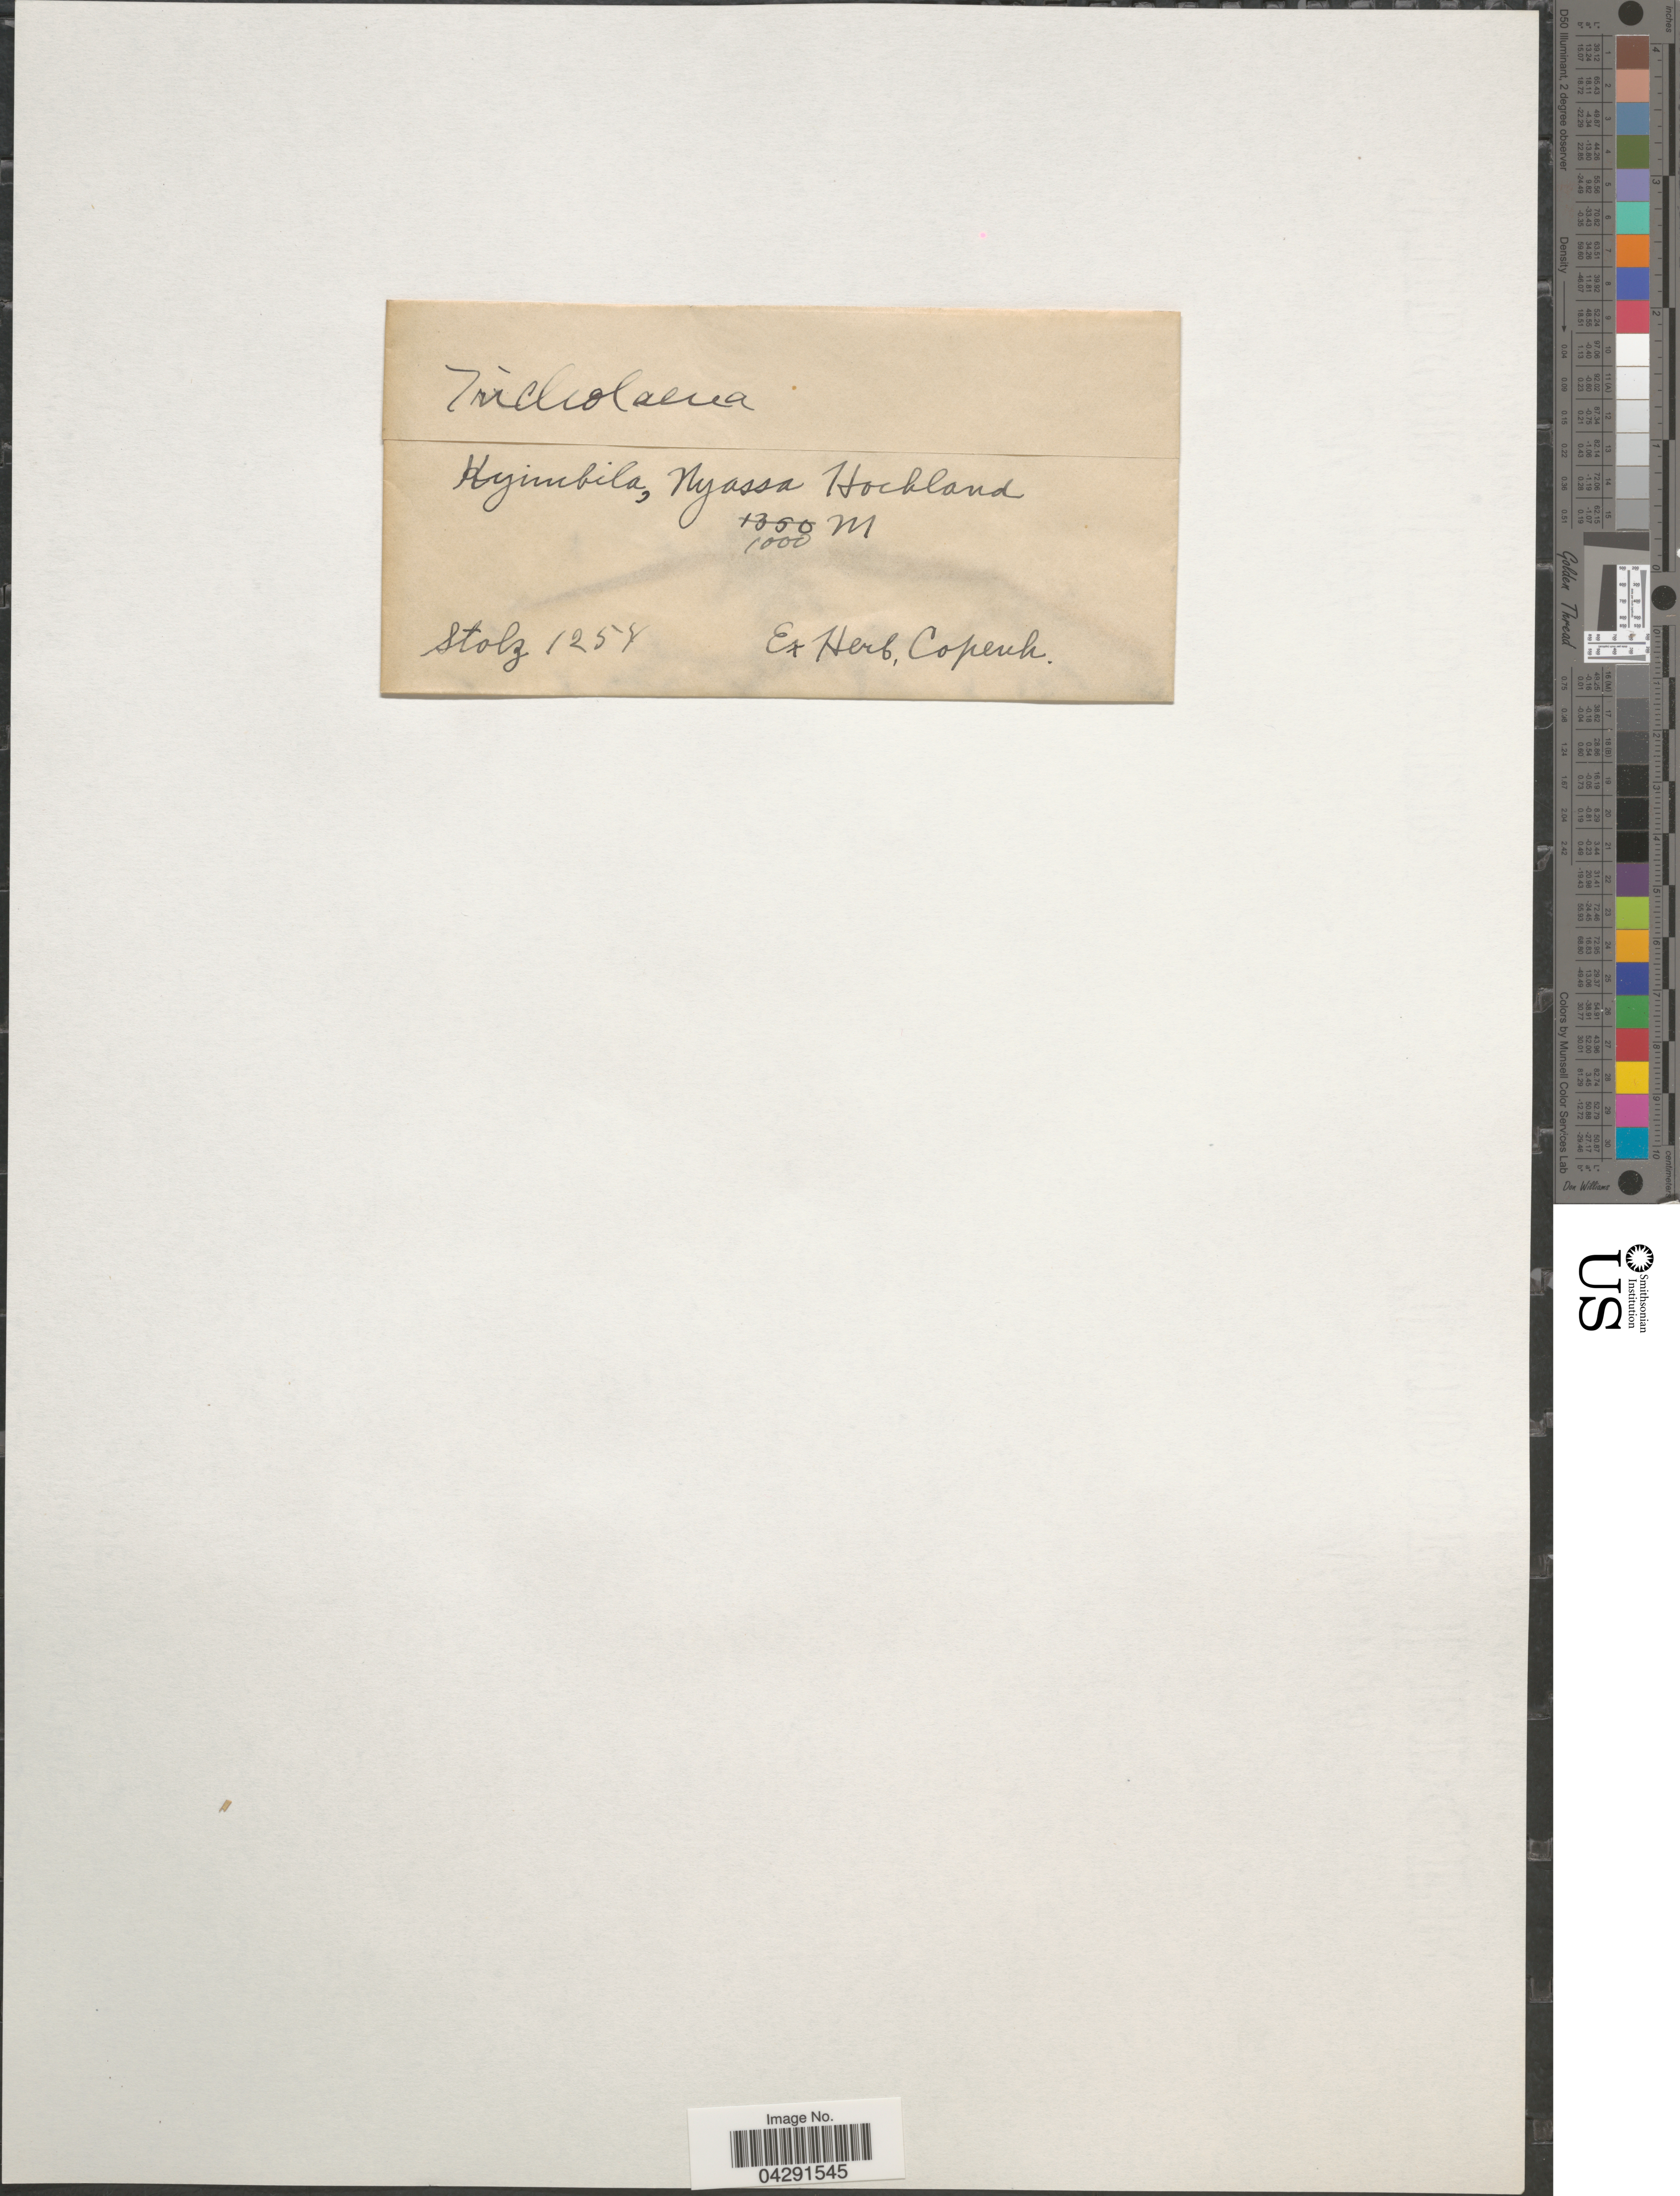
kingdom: Plantae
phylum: Tracheophyta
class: Liliopsida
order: Poales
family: Poaceae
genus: Melinis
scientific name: Melinis sp.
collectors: Stolz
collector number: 1254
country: Malawi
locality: Hyimbila, Nyassa Hochland.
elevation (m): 1000